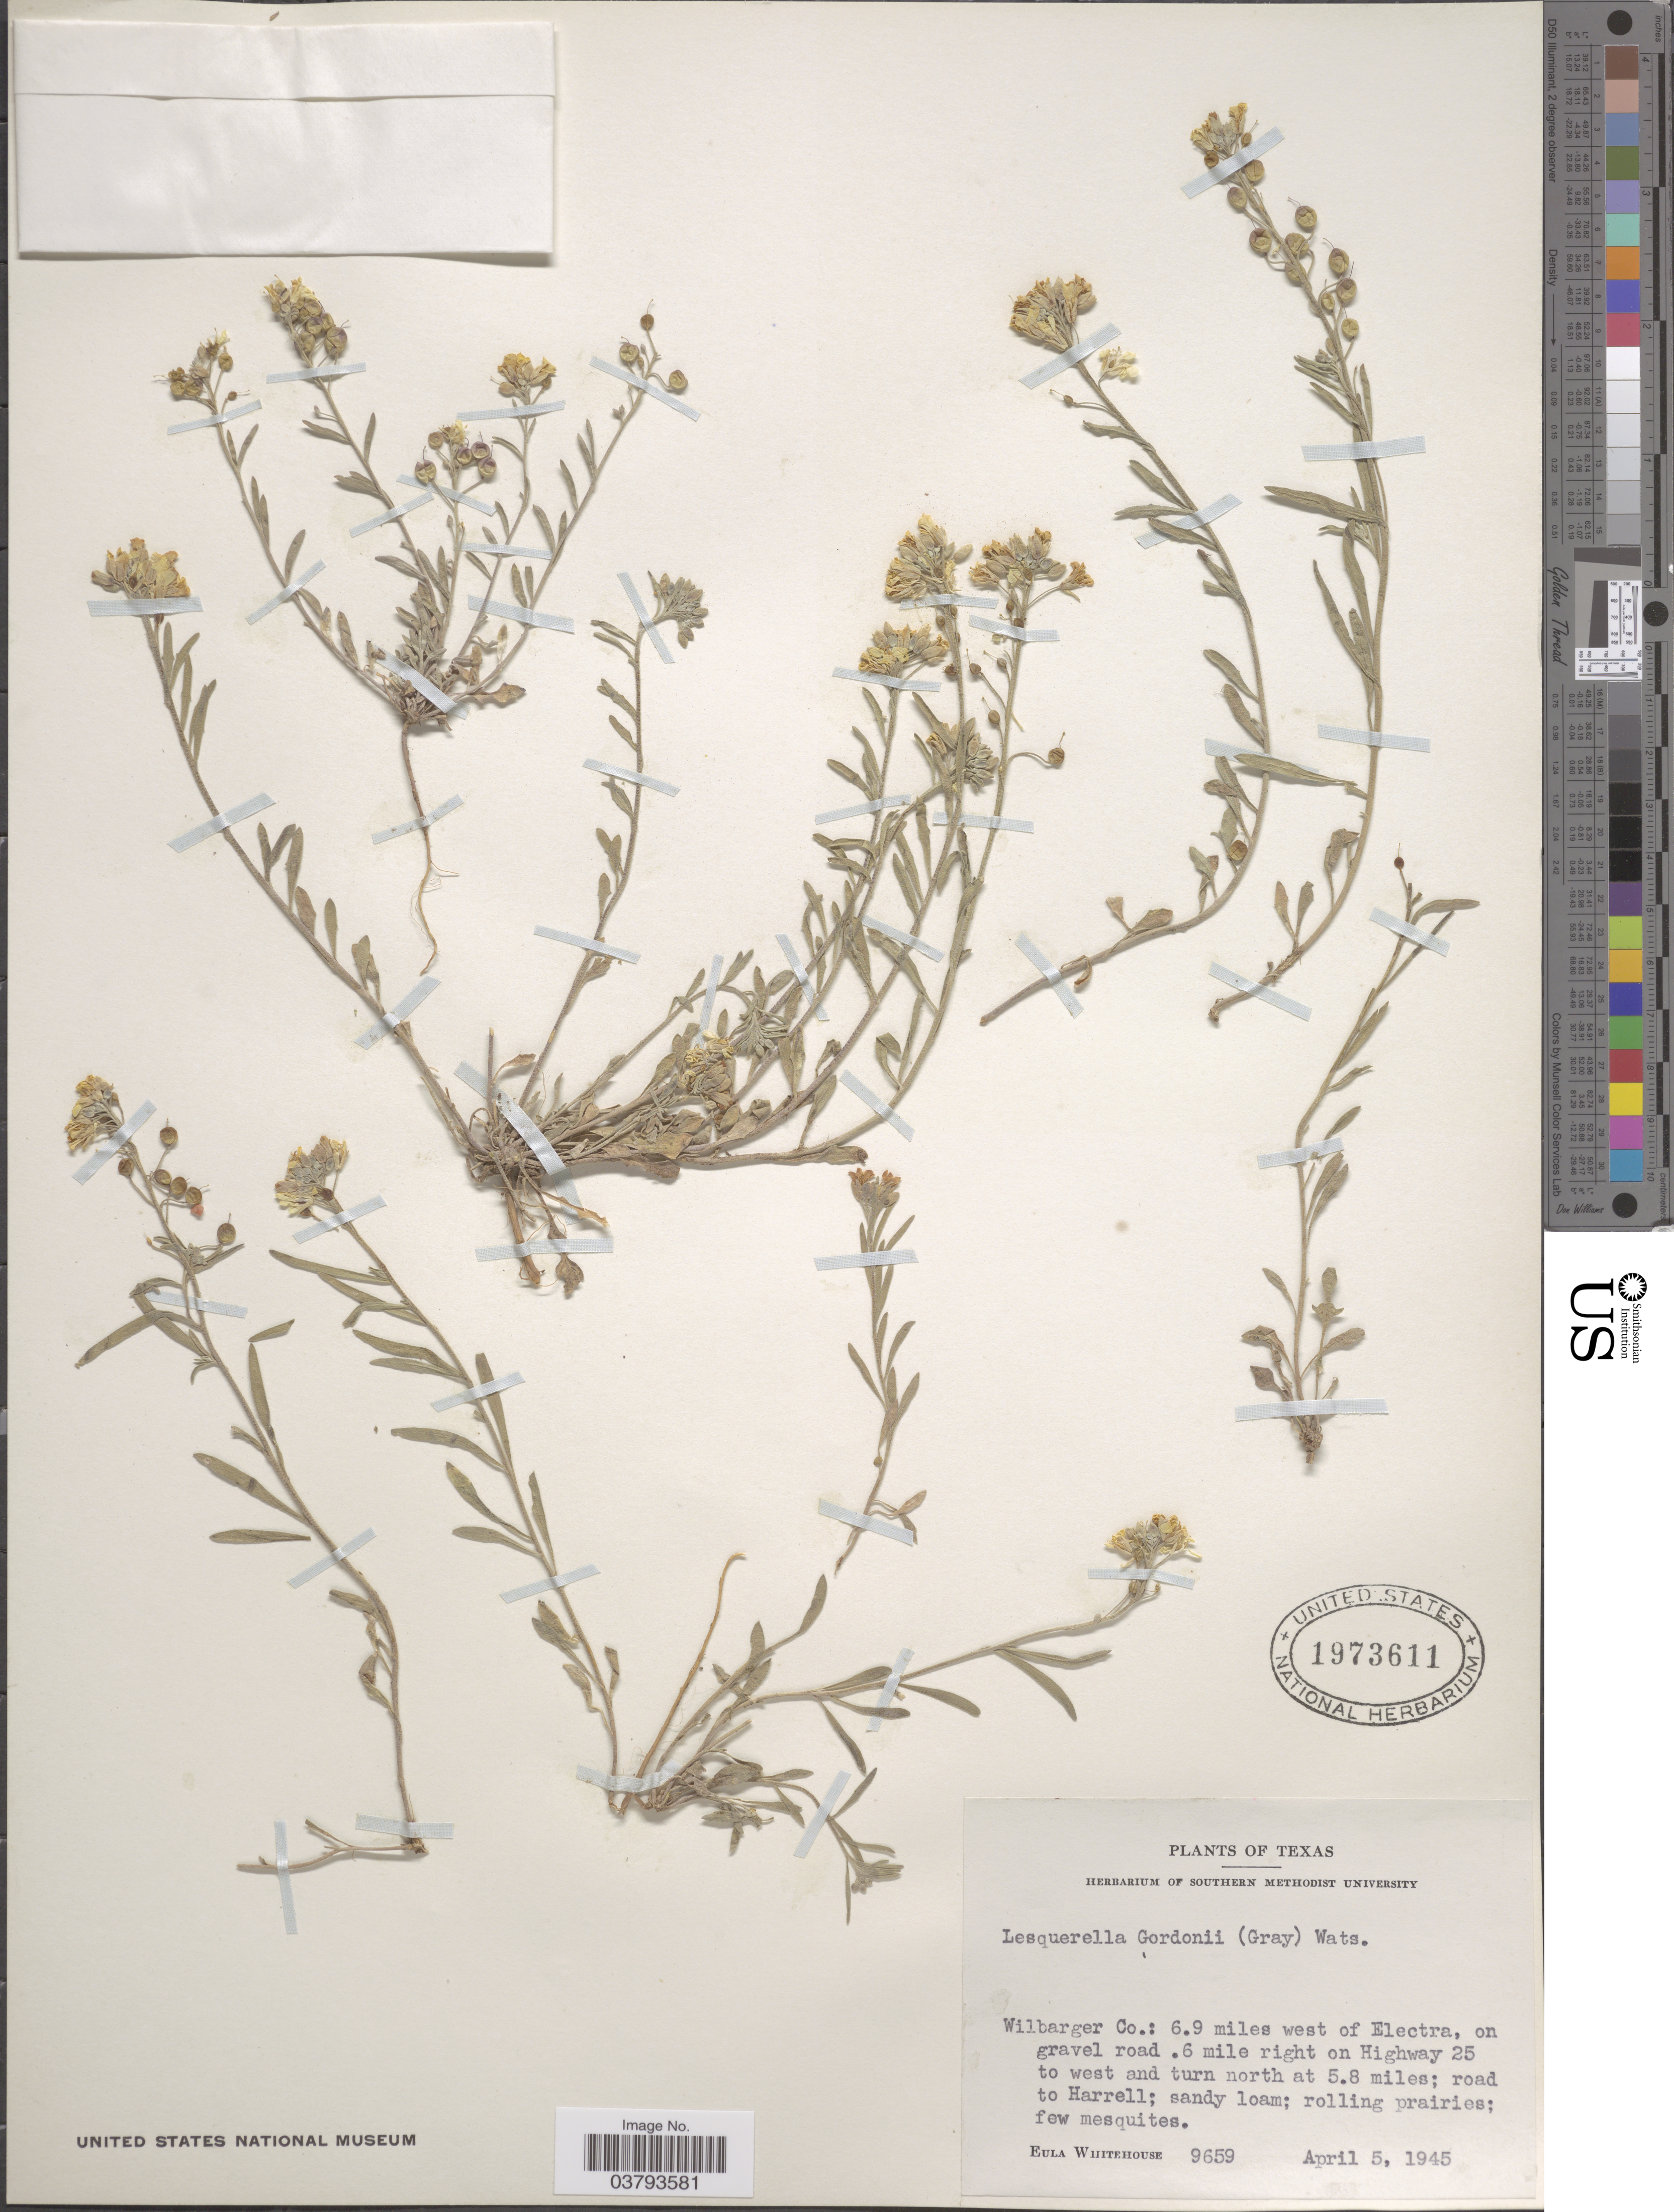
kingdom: Plantae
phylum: Tracheophyta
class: Magnoliopsida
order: Brassicales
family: Brassicaceae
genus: Lesquerella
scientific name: Lesquerella gordonii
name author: (A. Gray) S. Watson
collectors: E. Whitehouse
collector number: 9659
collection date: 1945-04-05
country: United States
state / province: Texas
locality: Wilbarger Co.: 6.9 mile west of Electra on gravel road. 6 mile right on Highway 25 to west and turn north at 5.8 miles; road to Harrell.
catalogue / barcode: US 1973611